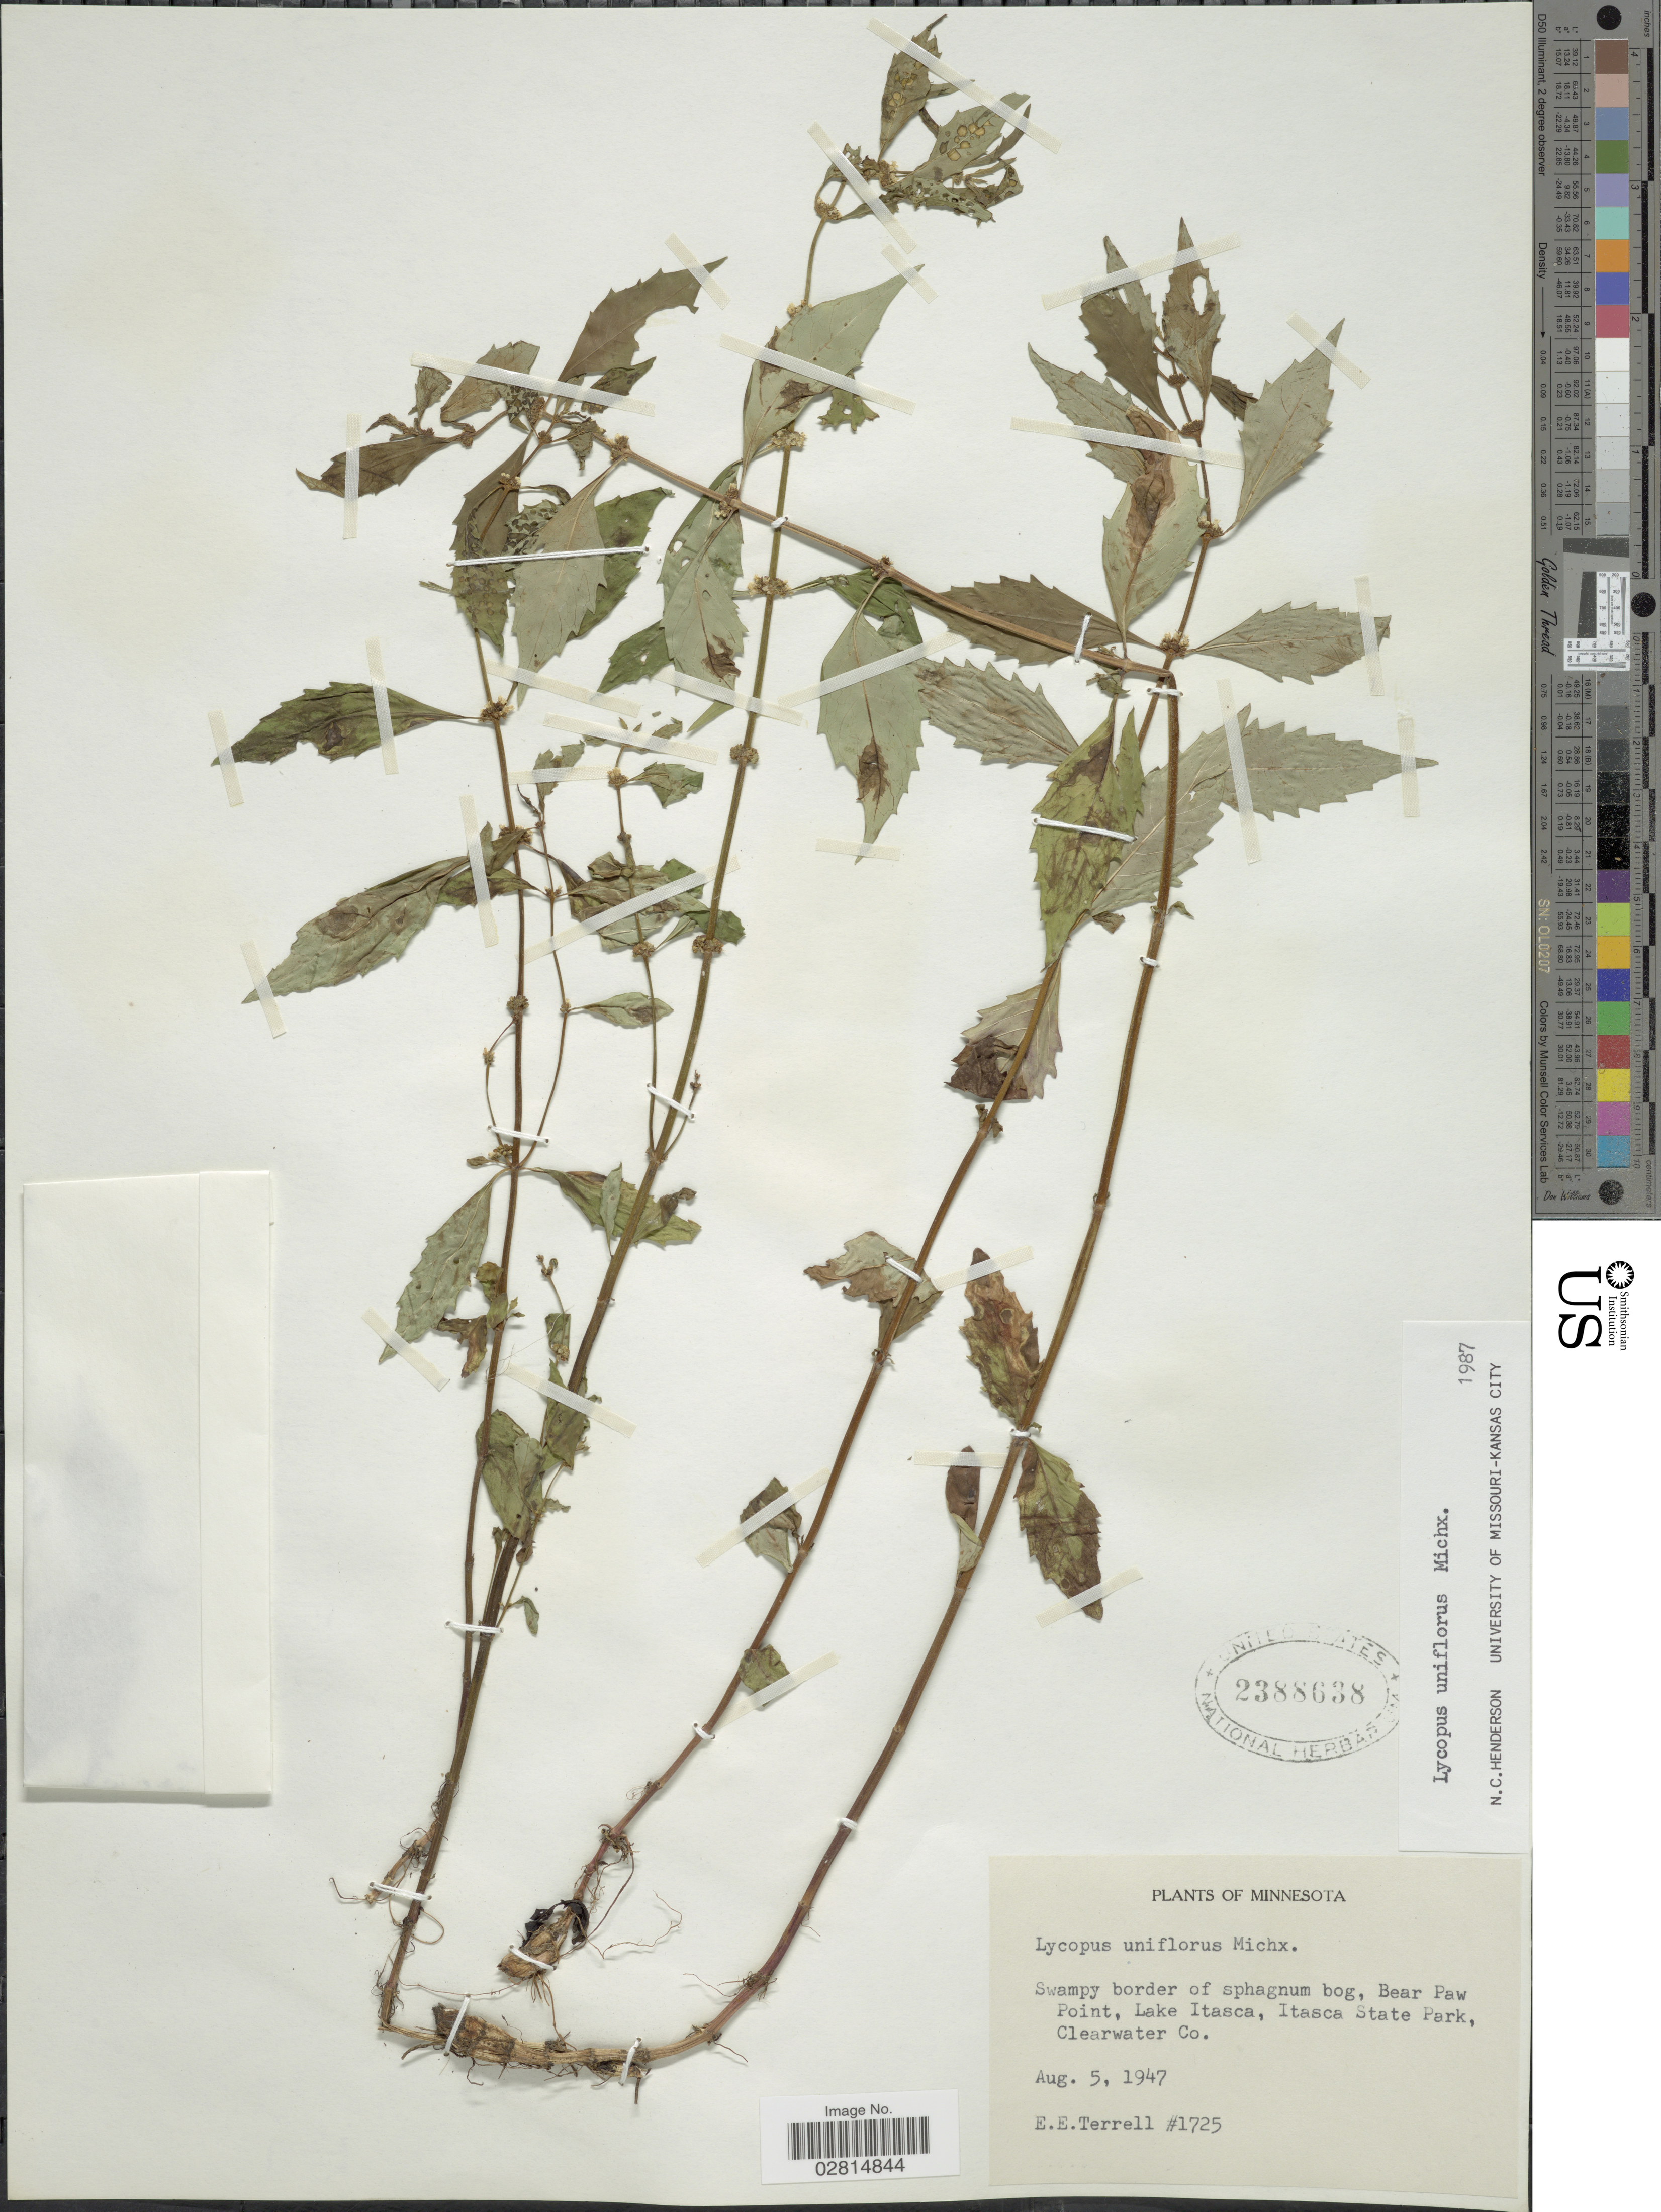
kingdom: Plantae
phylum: Tracheophyta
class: Magnoliopsida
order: Lamiales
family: Lamiaceae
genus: Lycopus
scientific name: Lycopus uniflorus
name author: Michx.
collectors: E. E. Terrell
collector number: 1725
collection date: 1947-08-05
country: United States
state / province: Minnesota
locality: Bear Paw Point, Lake Itasca, Itasca State Park, Clearwater Co.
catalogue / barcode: US 2388638